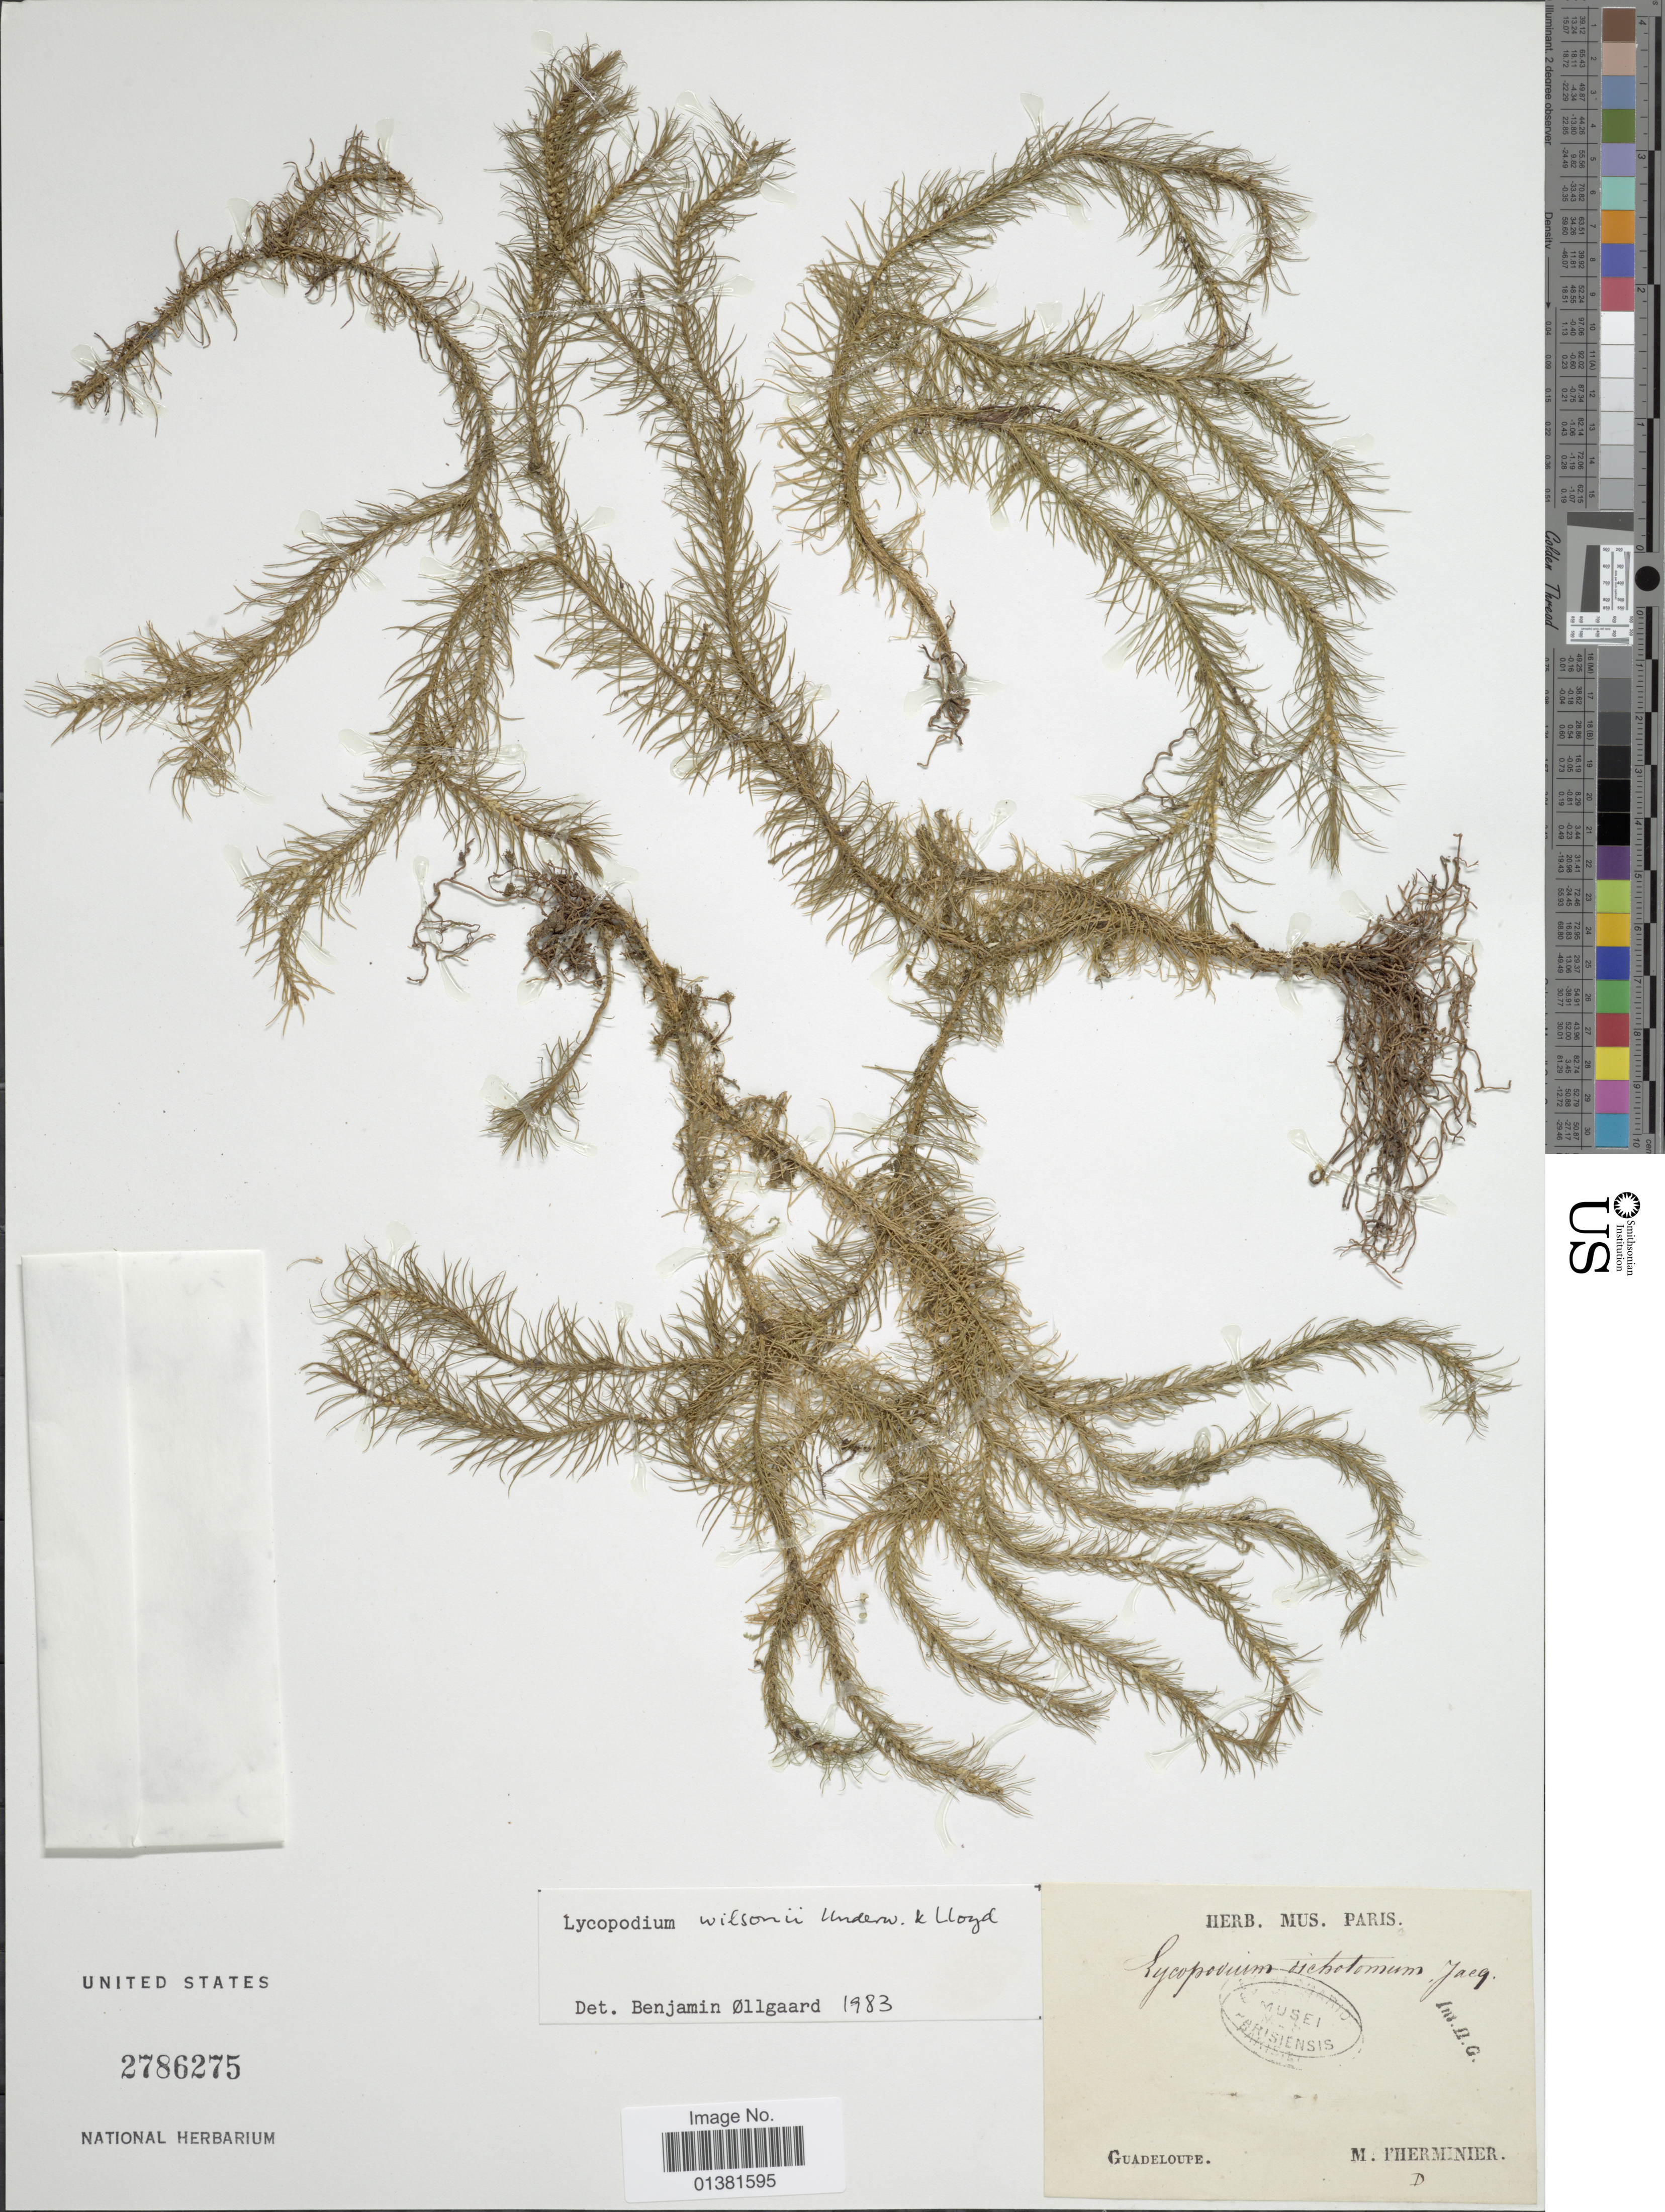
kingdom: Plantae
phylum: Tracheophyta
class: Lycopodiopsida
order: Lycopodiales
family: Lycopodiaceae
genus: Phlegmariurus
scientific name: Phlegmariurus wilsonii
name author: (Underw. & F.E. Lloyd) B. Øllg.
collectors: -. L'Herminier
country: Guadeloupe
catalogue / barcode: US 2786275